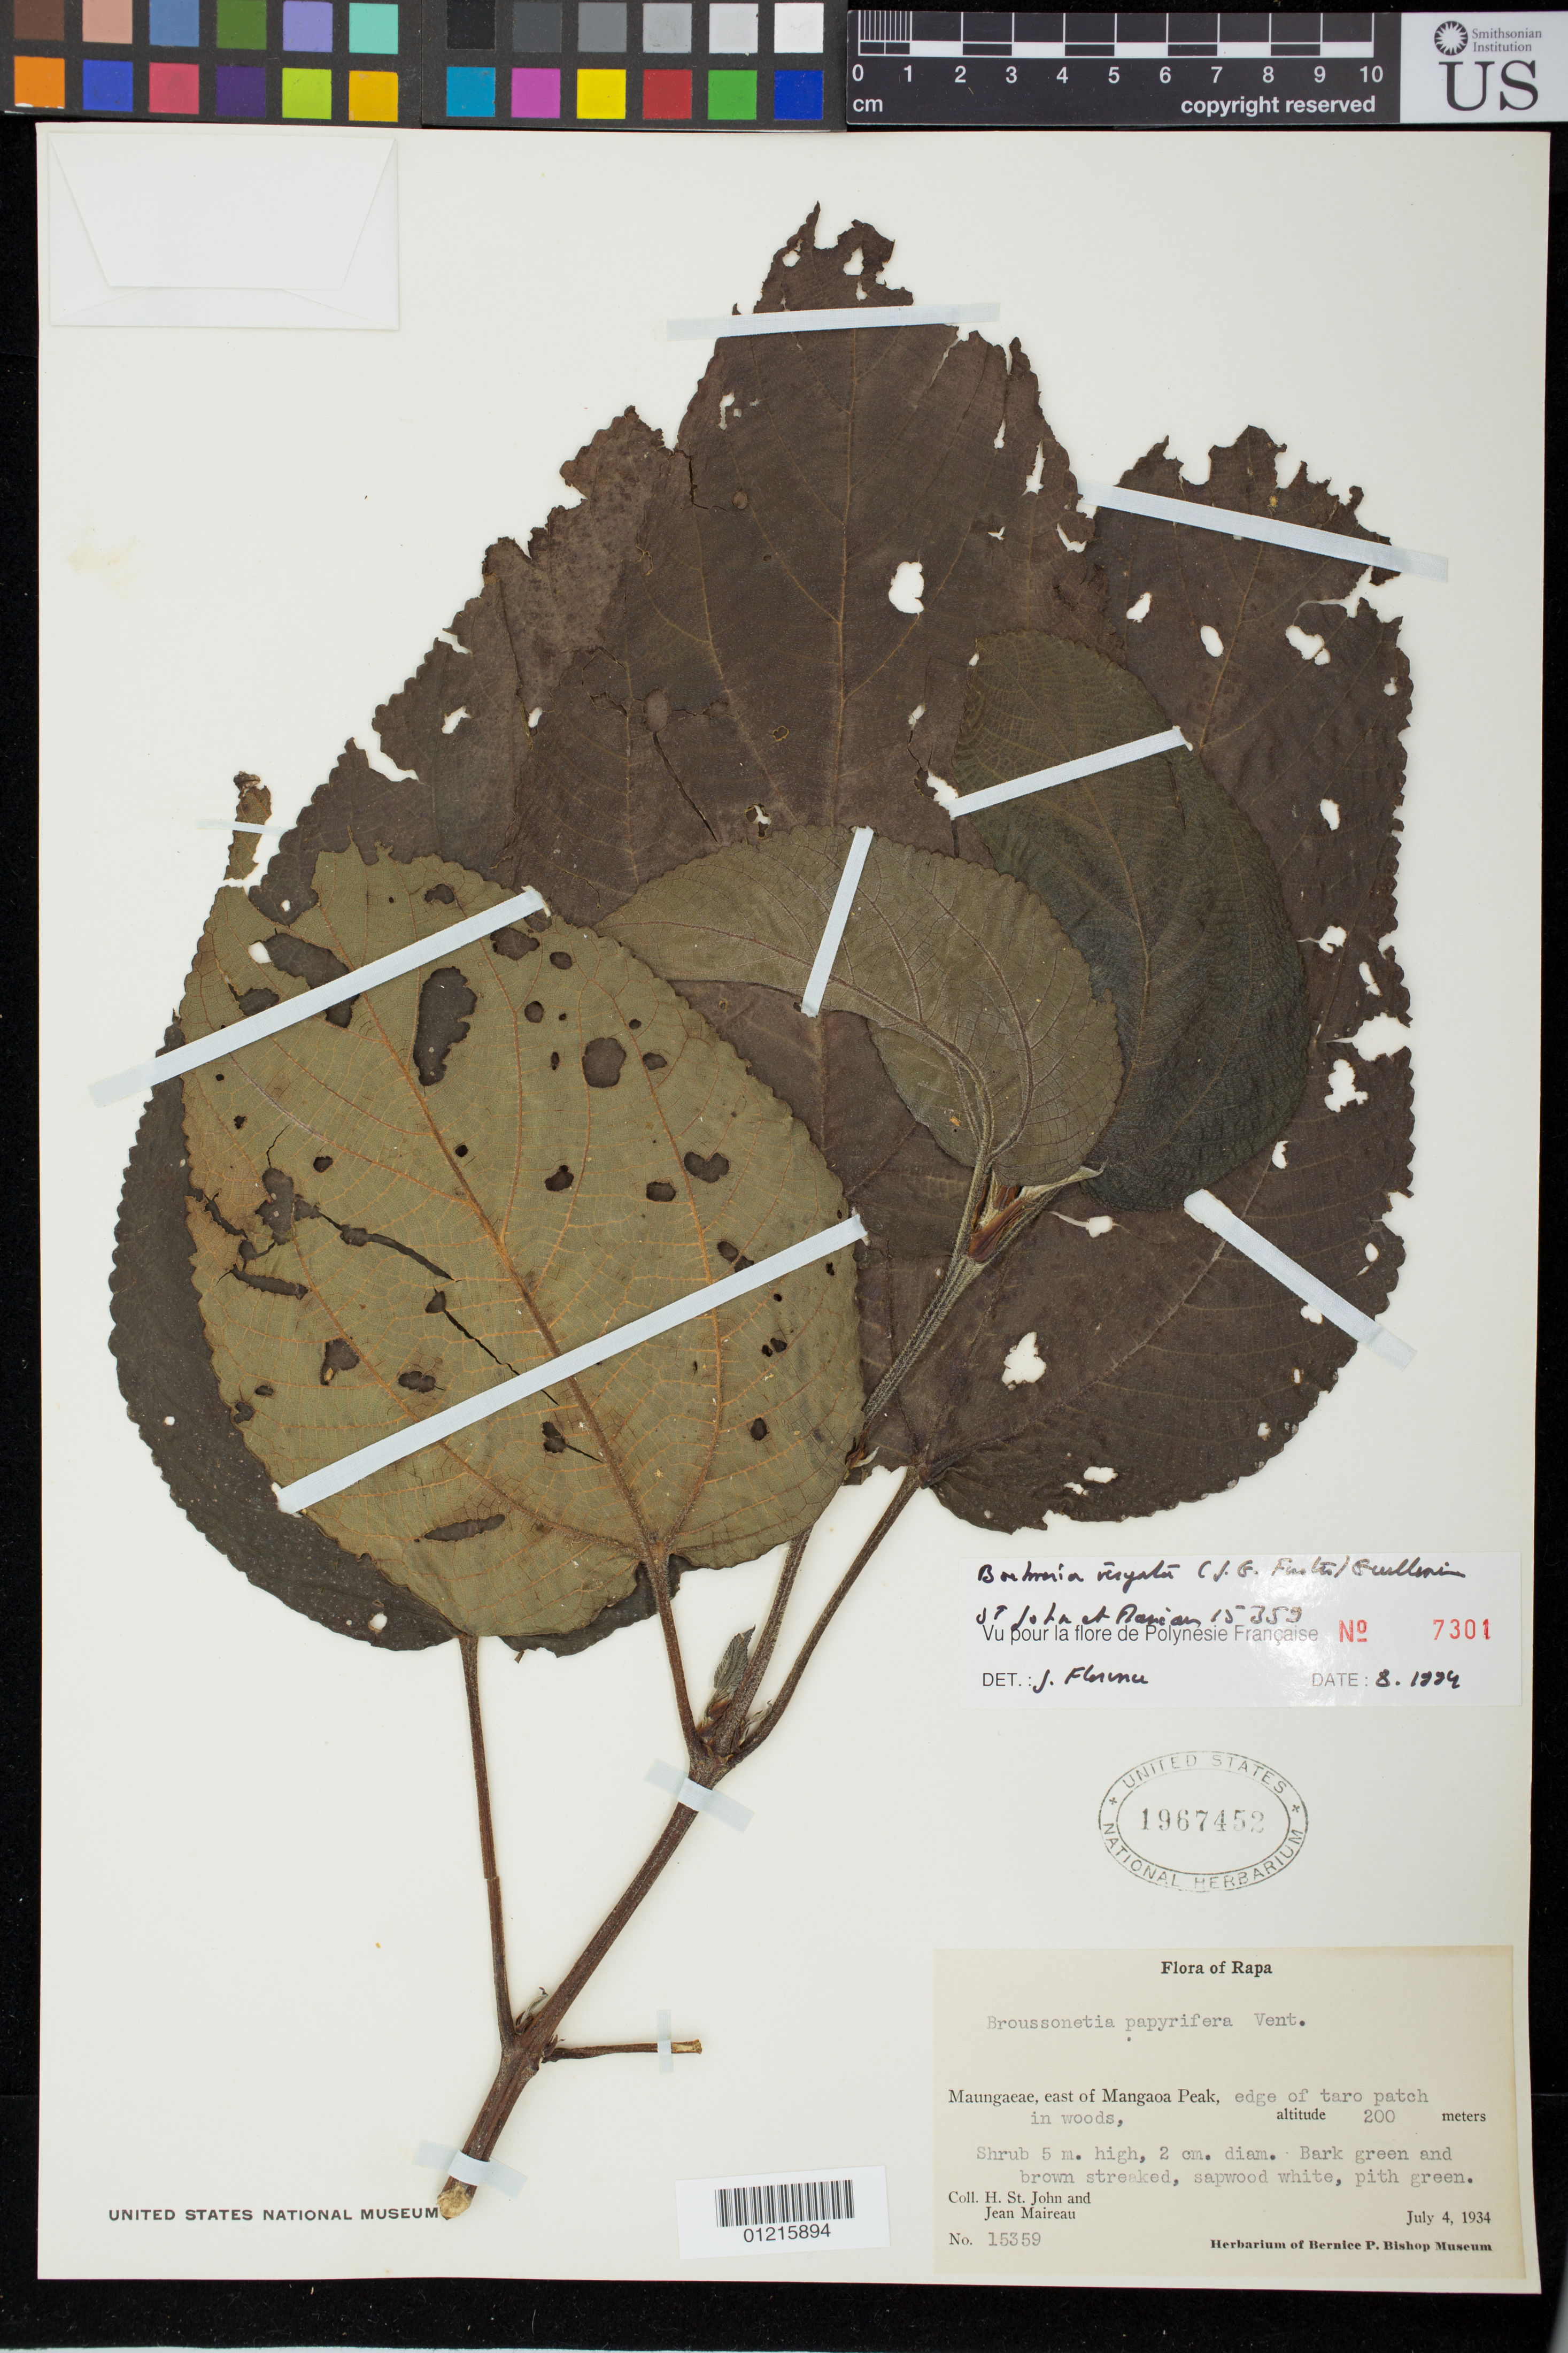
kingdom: Plantae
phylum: Tracheophyta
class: Magnoliopsida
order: Rosales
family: Urticaceae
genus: Boehmeria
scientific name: Boehmeria virgata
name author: (G. Forst.) Guill.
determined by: Florence, J.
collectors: H. St. John & J. Maireau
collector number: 15359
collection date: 1934-07-04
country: French Polynesia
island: Rapa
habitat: edge of taro patch in woods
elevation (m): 200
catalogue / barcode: US 1967452